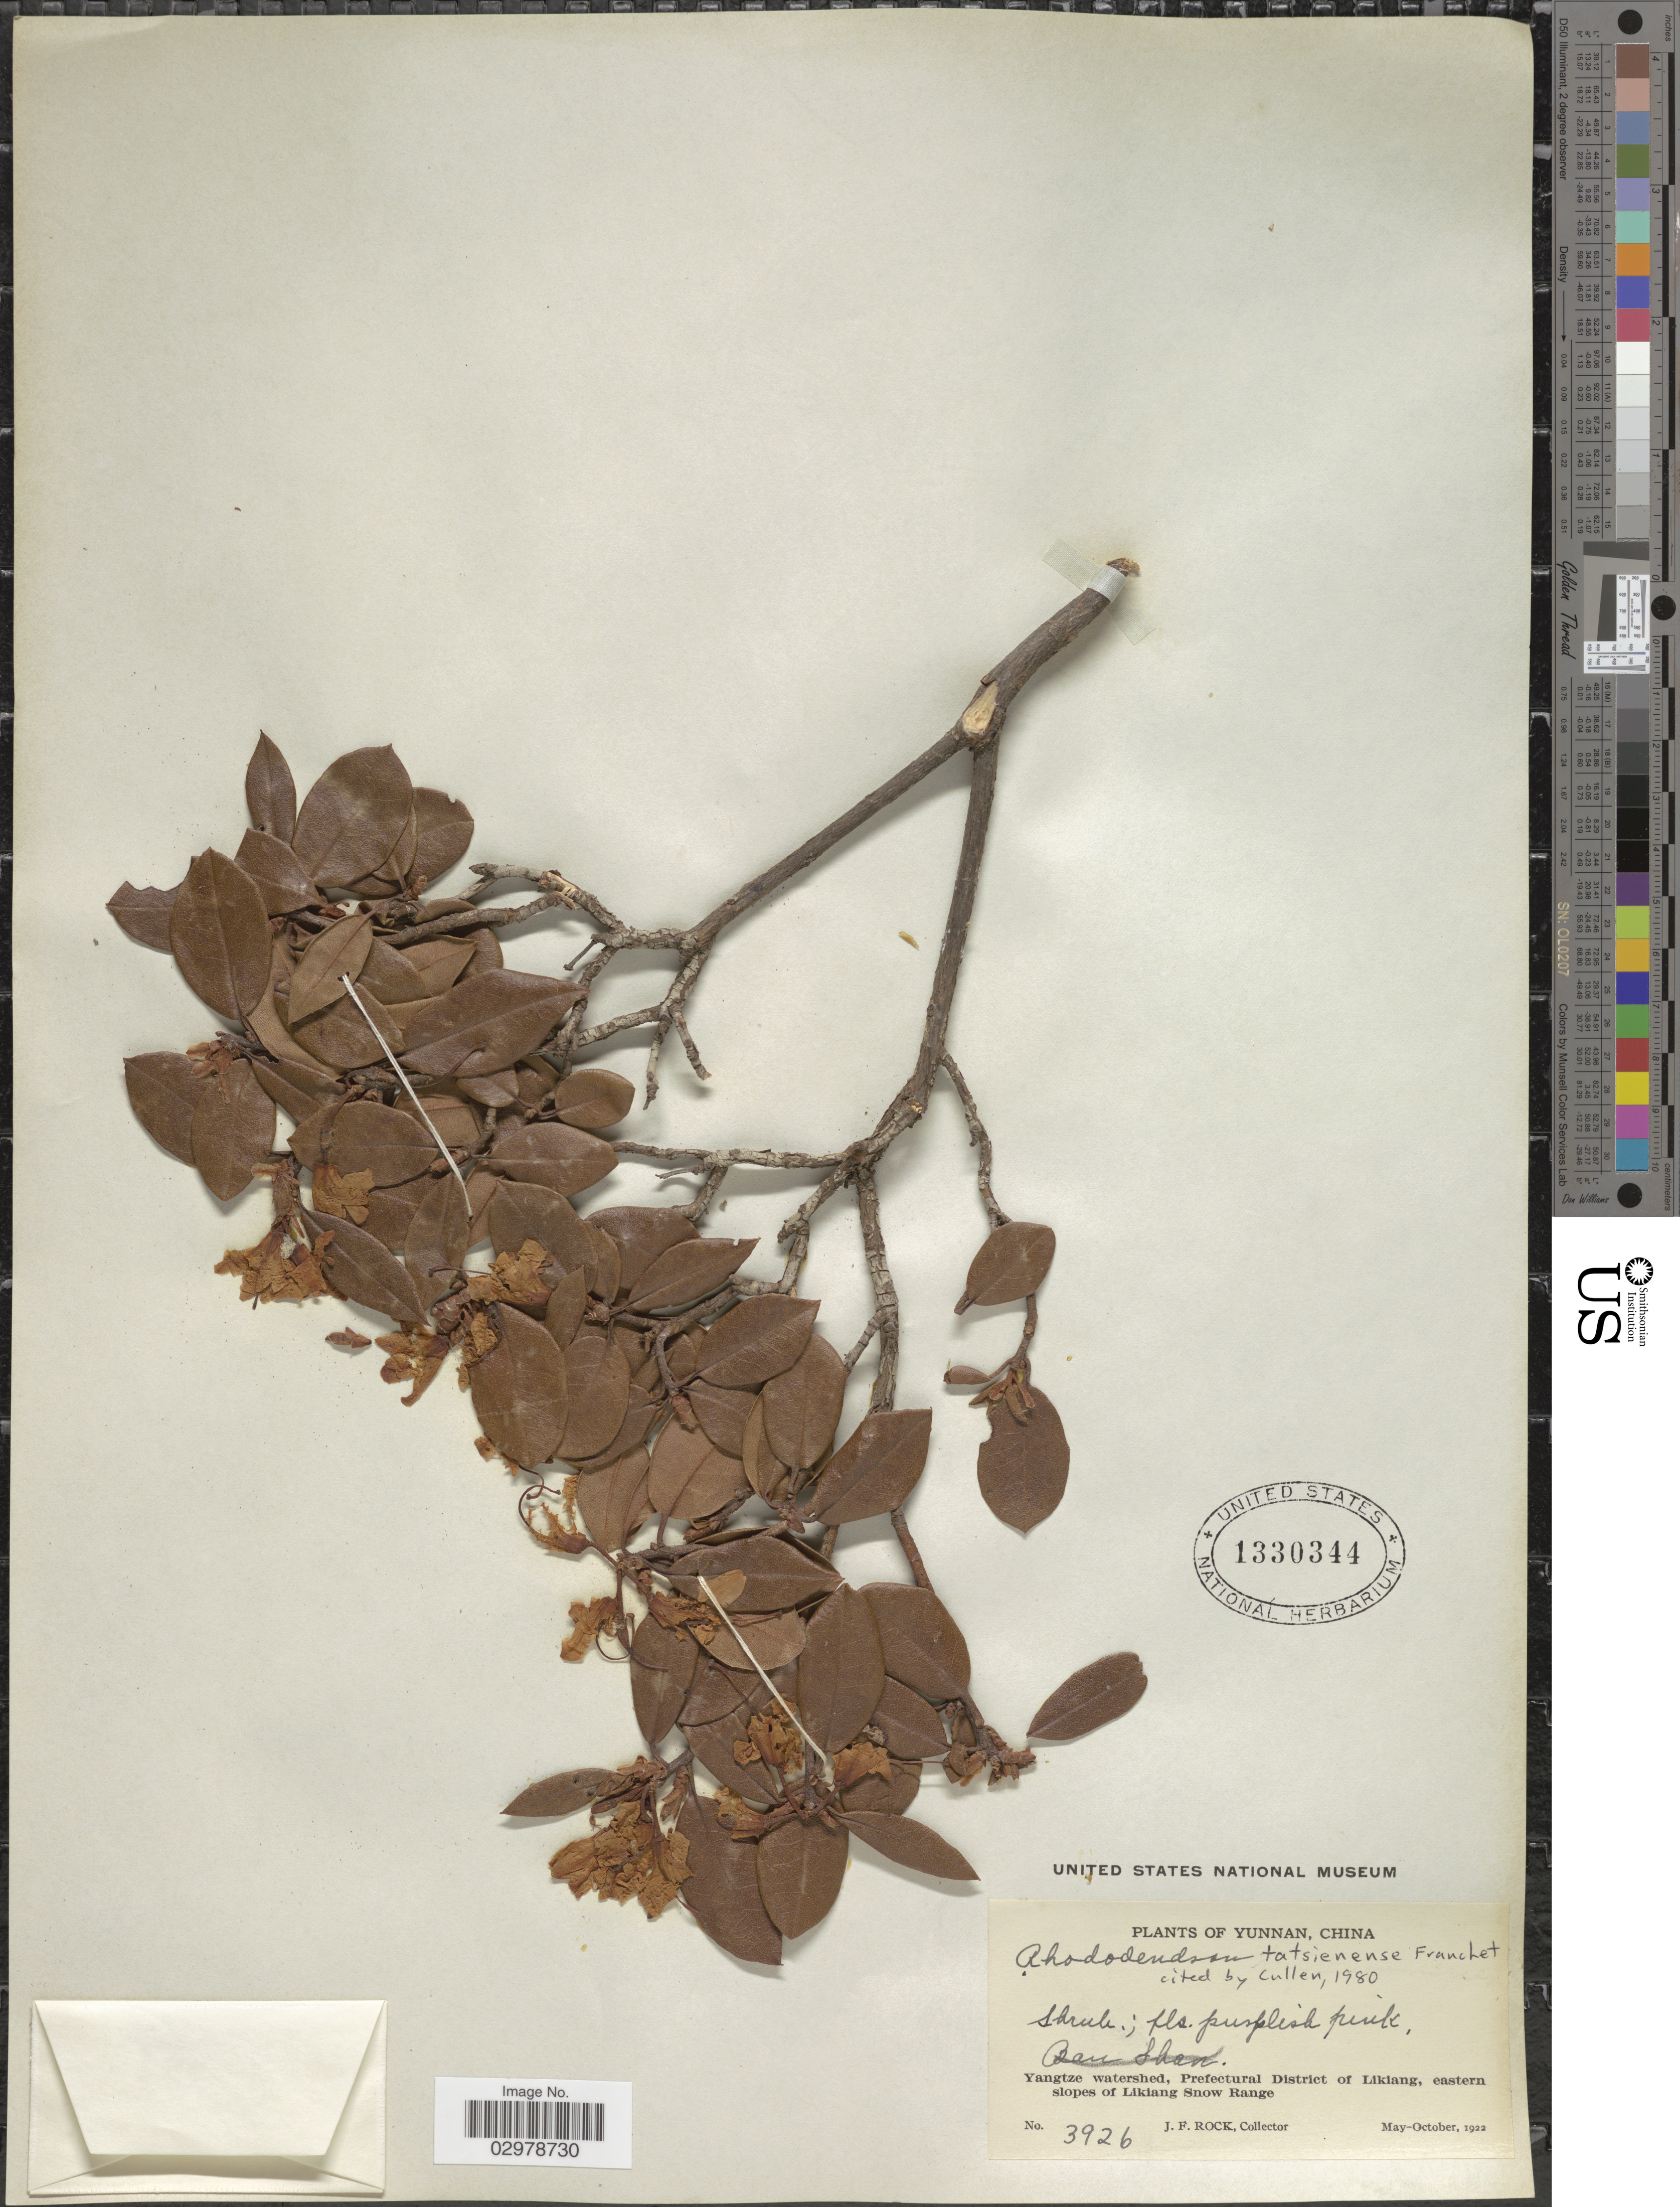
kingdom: Plantae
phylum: Tracheophyta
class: Magnoliopsida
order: Ericales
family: Ericaceae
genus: Rhododendron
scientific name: Rhododendron tatsienense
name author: Franch.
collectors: J. Rock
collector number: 3926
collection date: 1922-05/1922-10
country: China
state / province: Yunnan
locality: Yangtze watershed, Prefectural District of Likiang, eastern slopes of Likiang Snow Range.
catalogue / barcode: US 1330344